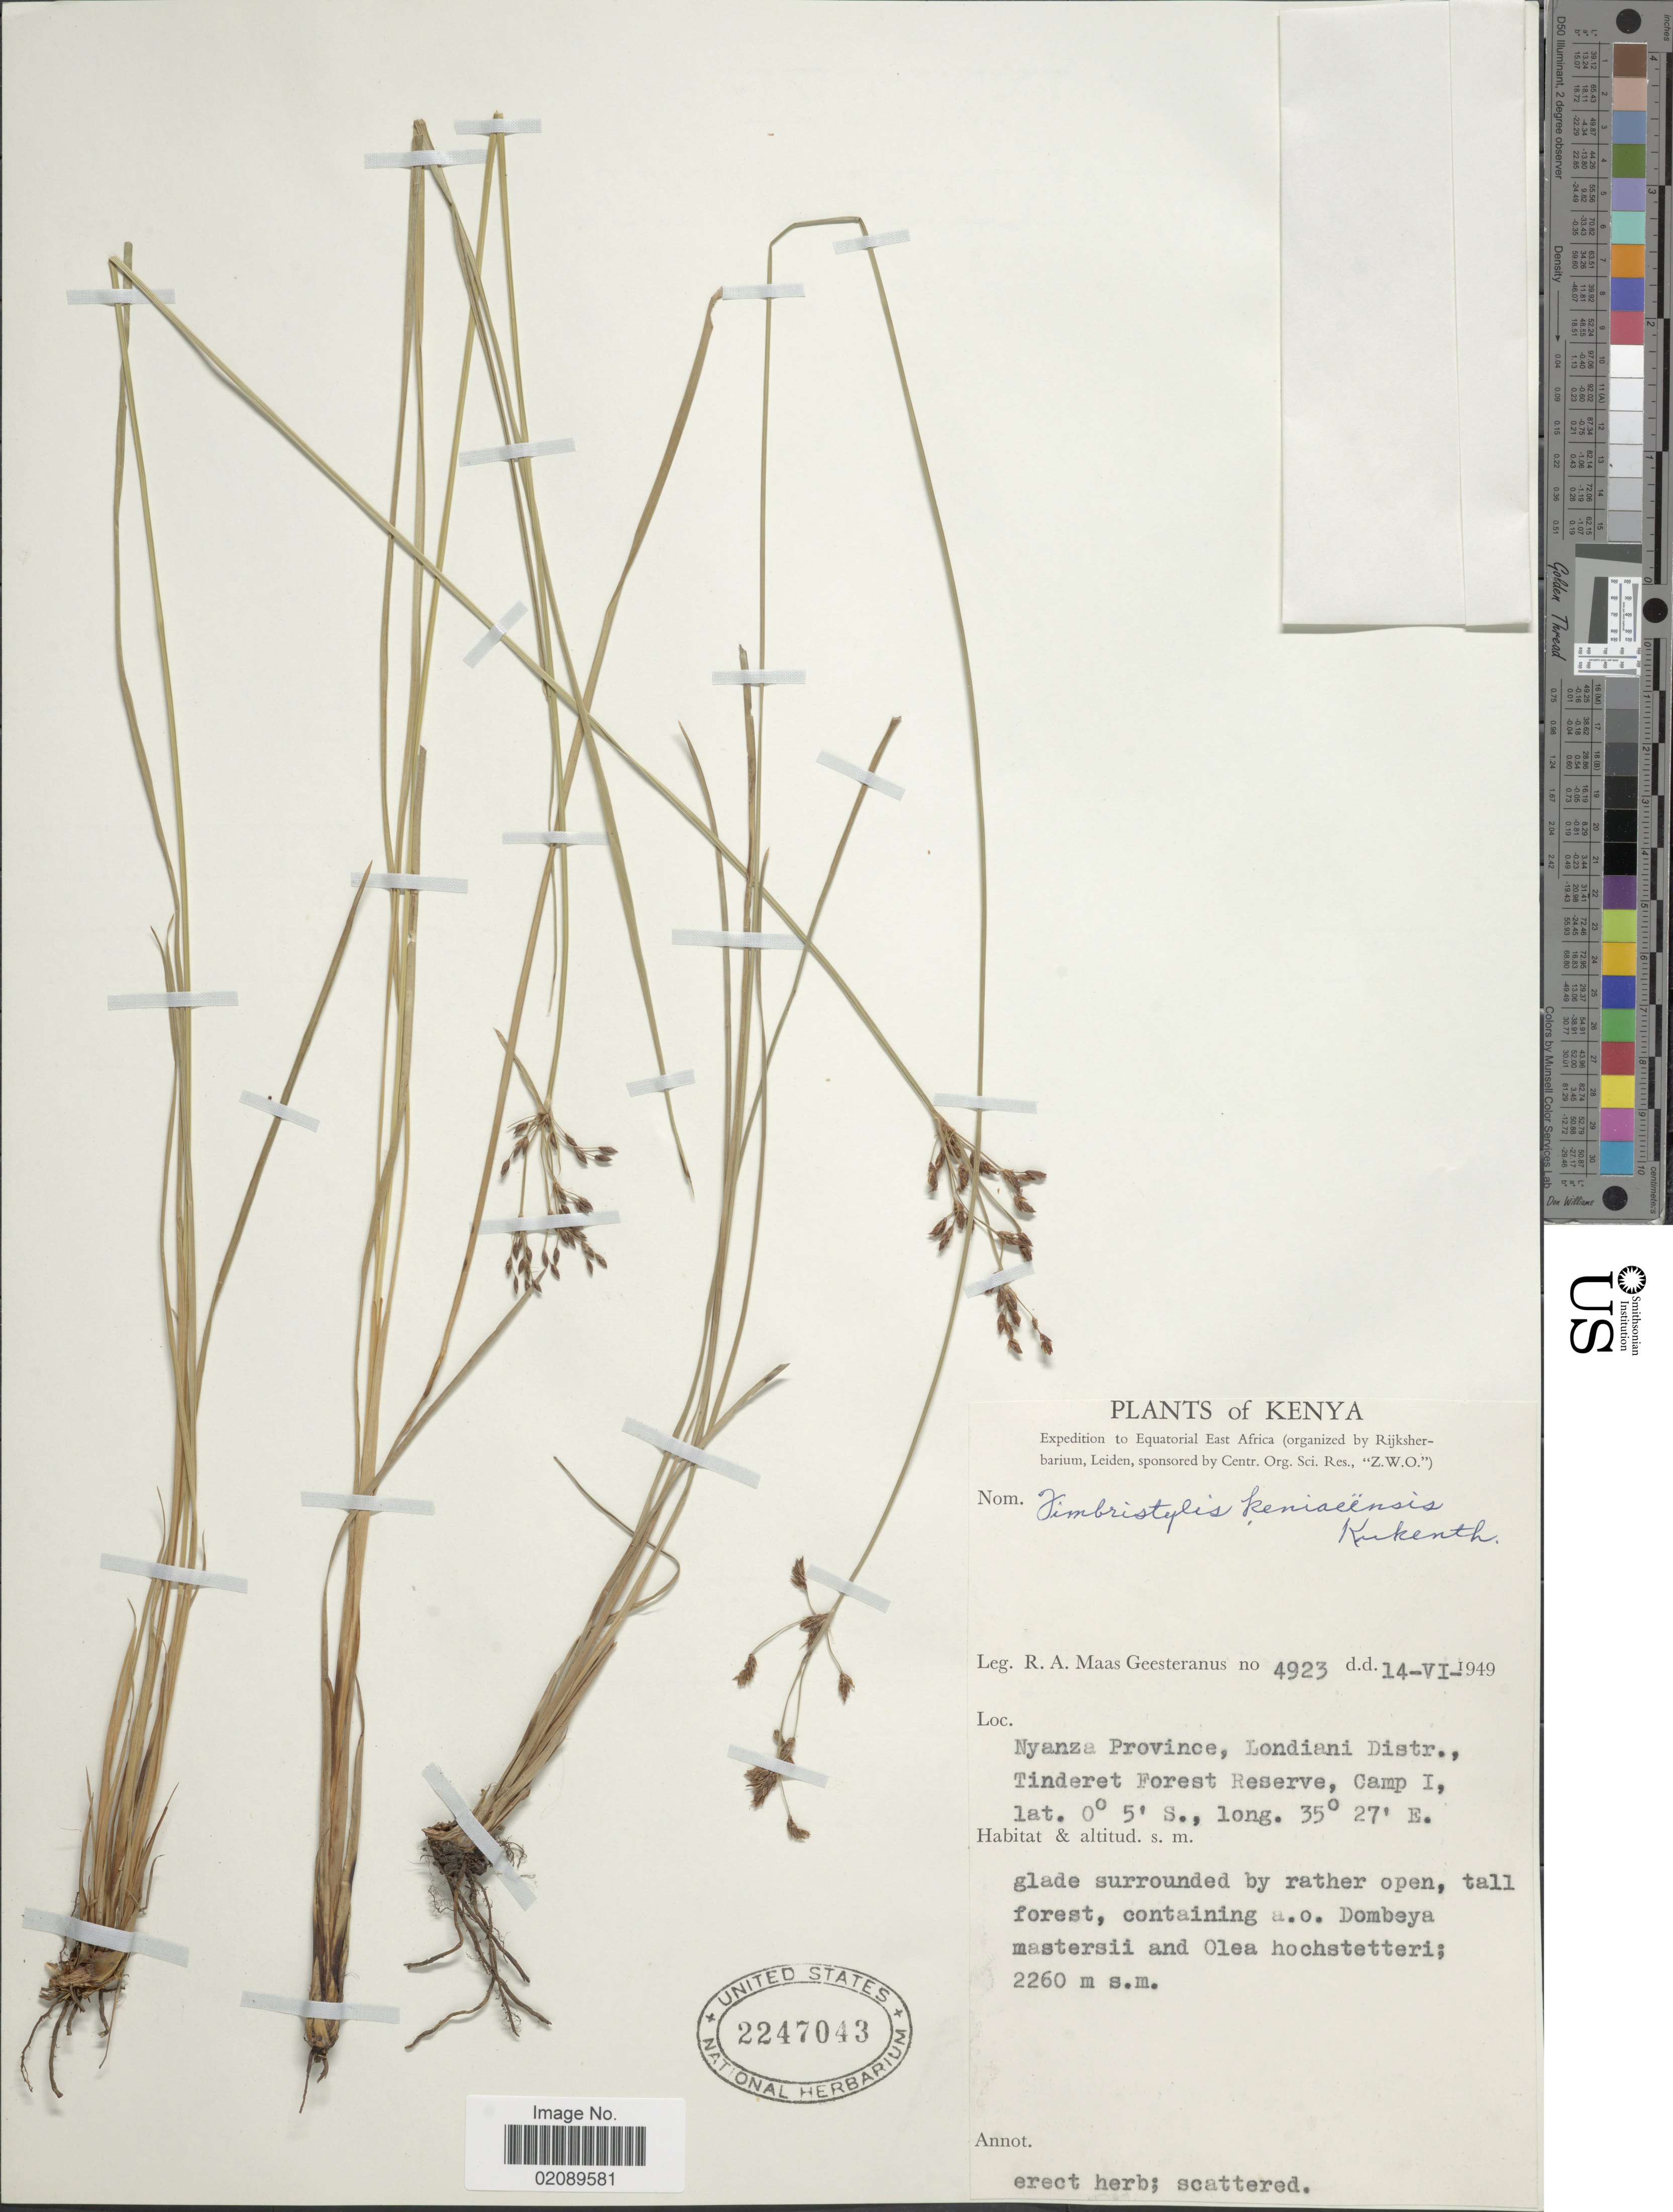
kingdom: Plantae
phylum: Tracheophyta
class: Liliopsida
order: Poales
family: Cyperaceae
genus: Fimbristylis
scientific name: Fimbristylis complanata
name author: (Retz.) Link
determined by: Strong, Mark T., (BOT), Smithsonian Institution - National Museum of Natural History (UNITED STATES)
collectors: R. A. Maas Geesteranus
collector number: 4923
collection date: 1949-06-14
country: Kenya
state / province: Kericho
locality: Nyanza Province, Londiani Distr., Tinderet Forest Reserve, Camp 1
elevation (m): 2260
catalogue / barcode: US 2247043